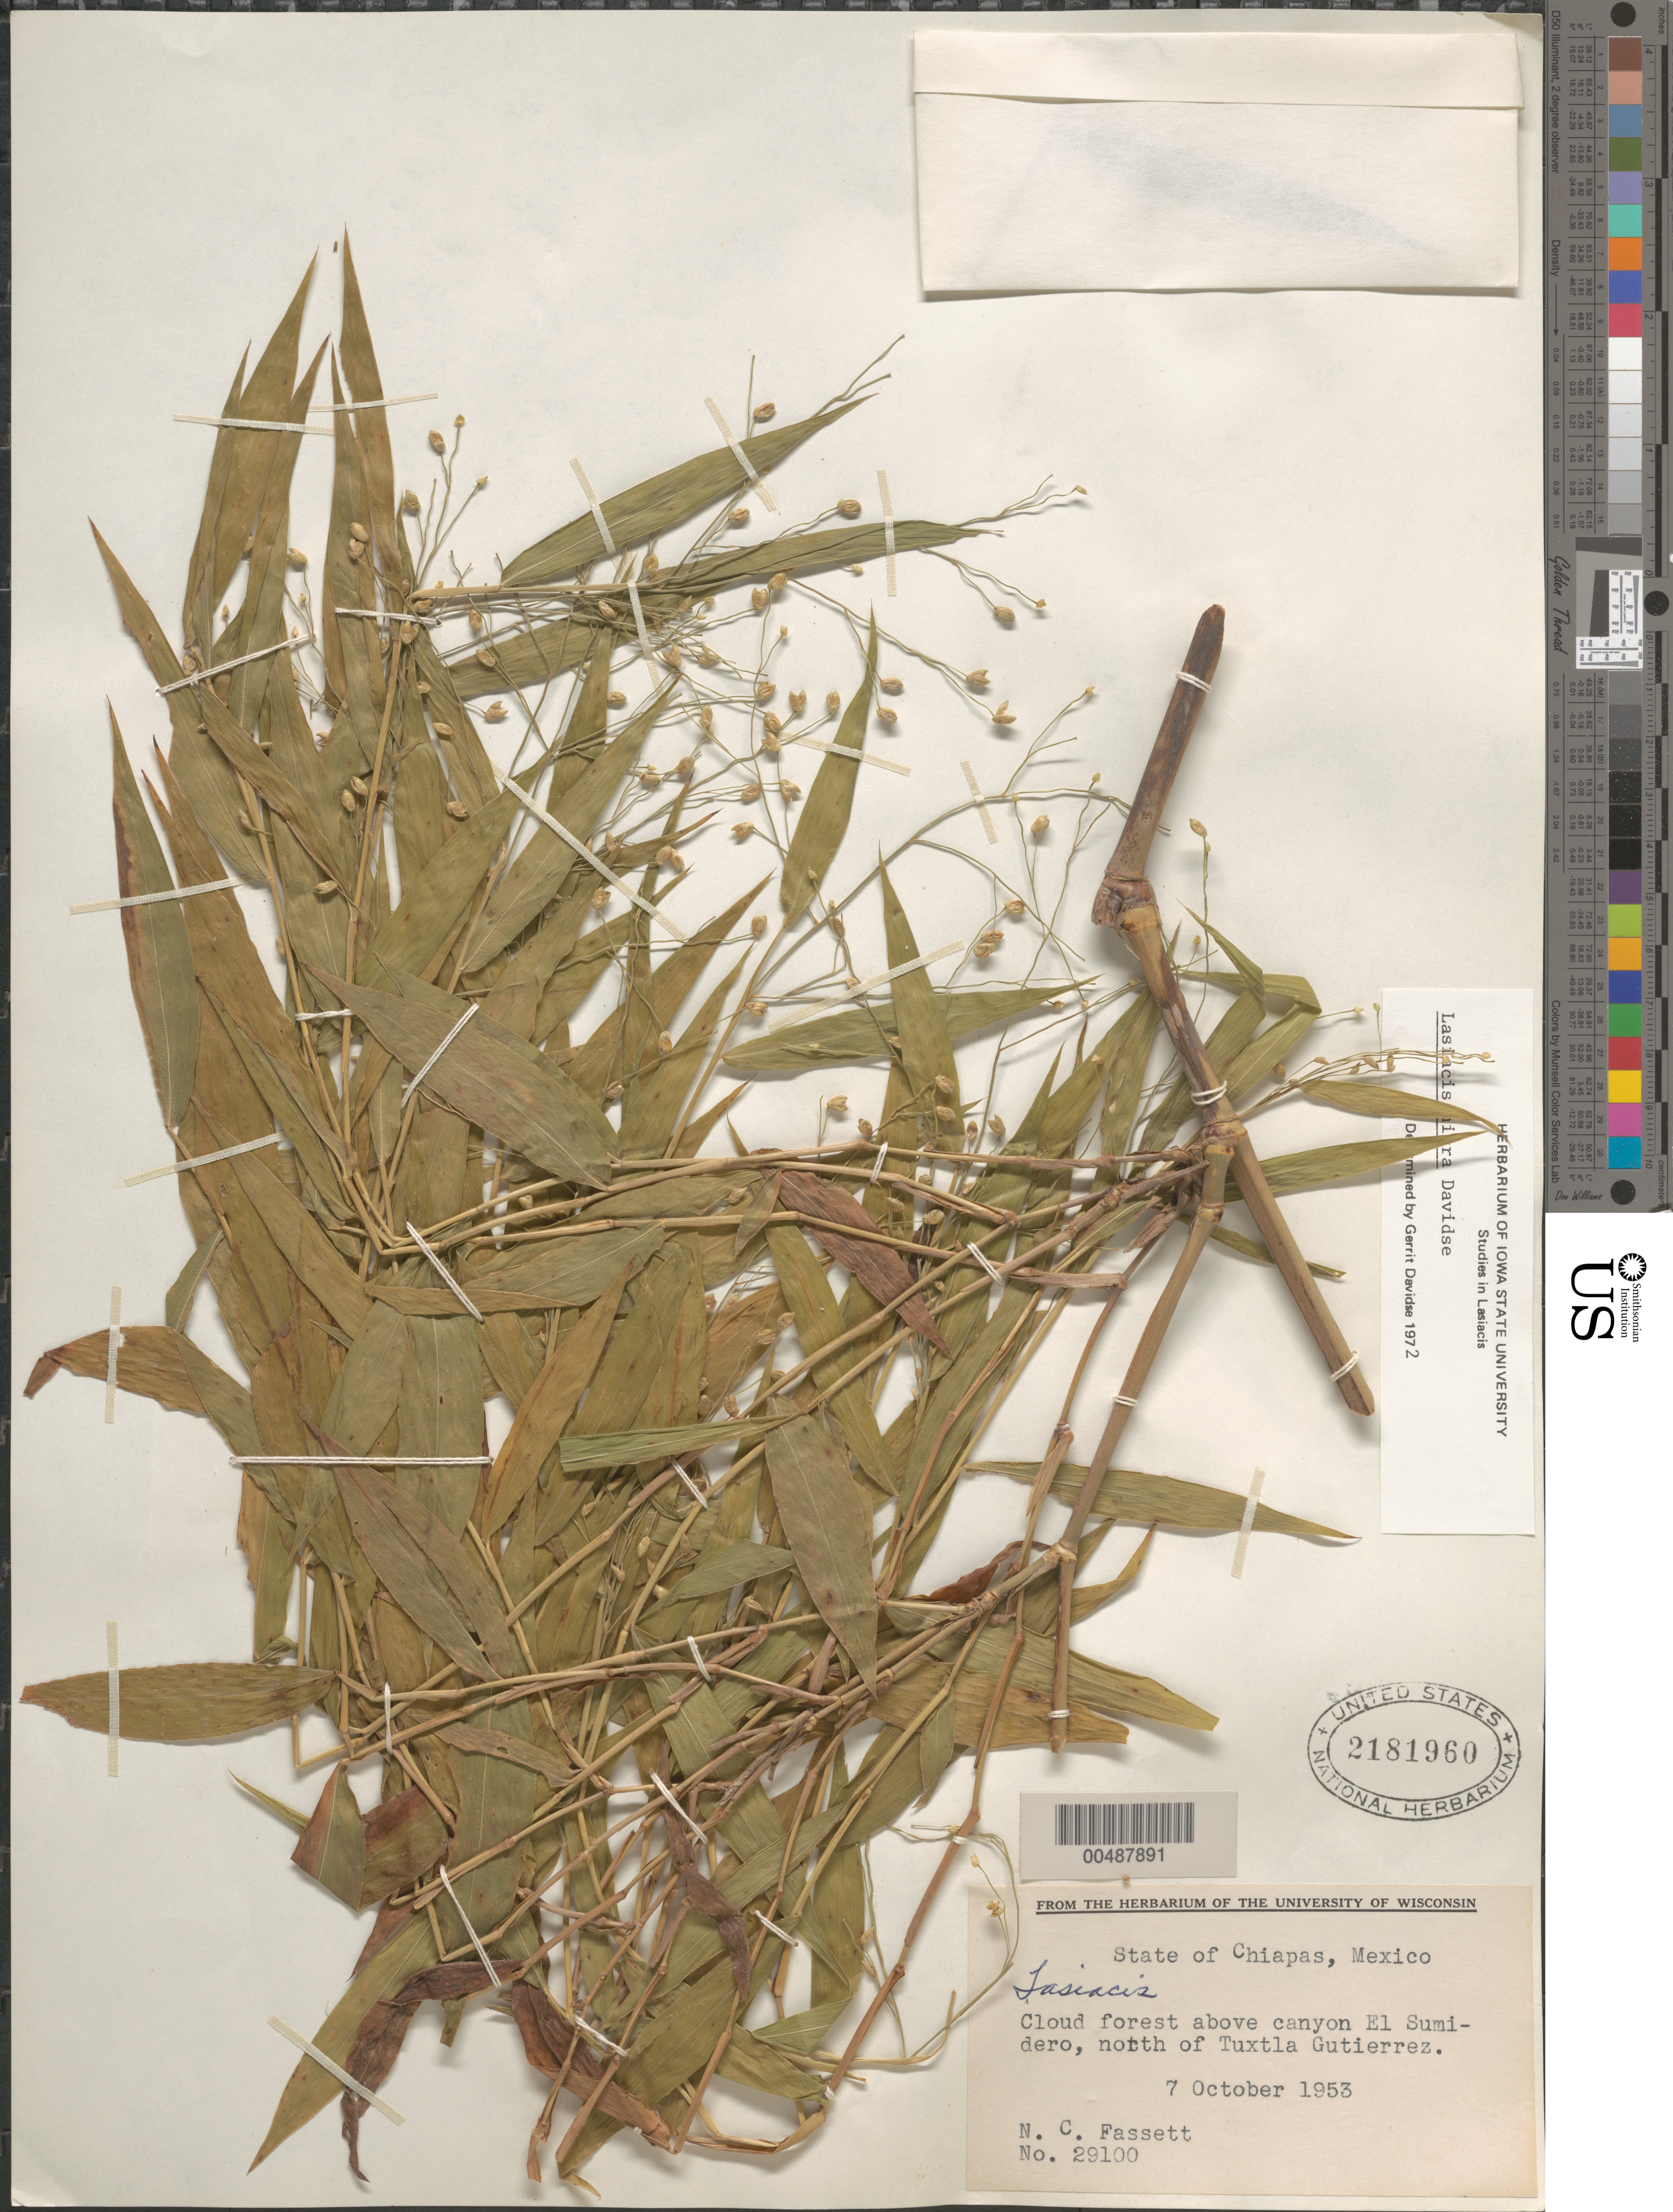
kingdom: Plantae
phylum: Tracheophyta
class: Liliopsida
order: Poales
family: Poaceae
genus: Lasiacis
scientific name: Lasiacis maxonii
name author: Swallen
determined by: Davidse, Gerrit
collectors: N. C. Fassett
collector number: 29100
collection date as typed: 7 Oct 1953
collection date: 1953-10-07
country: Mexico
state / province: Chiapas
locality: Above canyon El Sumidero, N of Tuxtla Gutierrez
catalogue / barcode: US 2181960